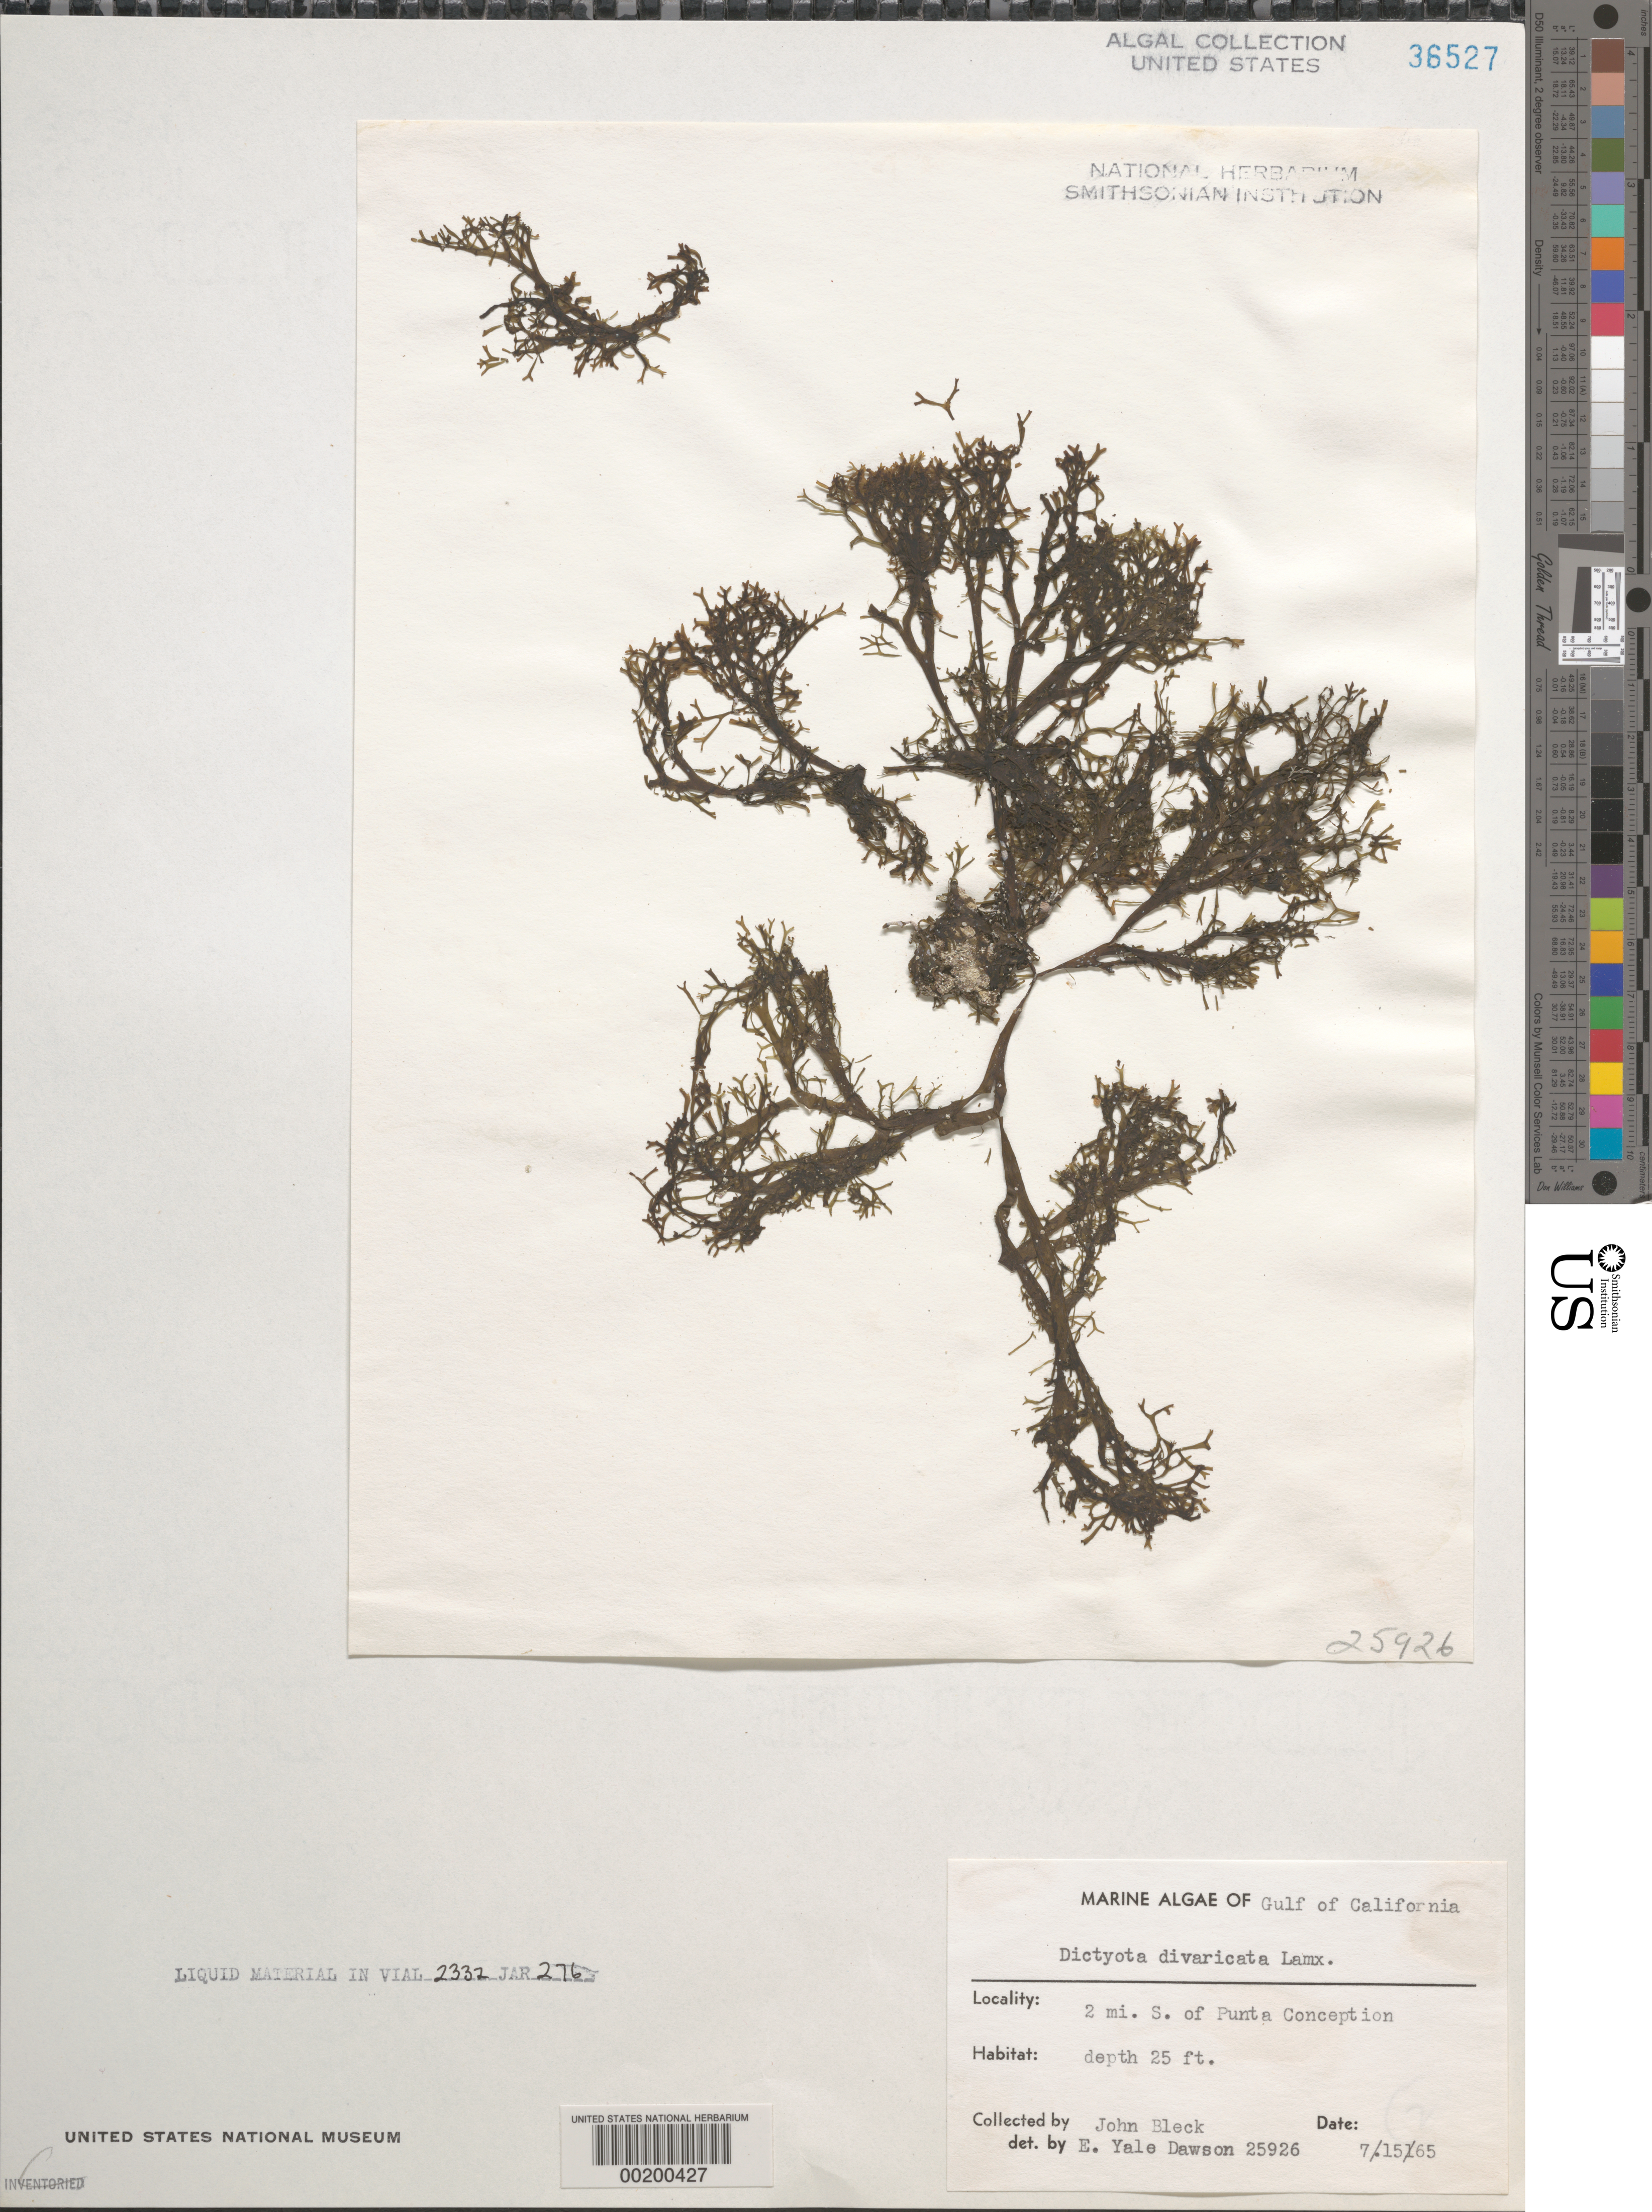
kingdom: Chromista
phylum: Ochrophyta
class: Phaeophyceae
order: Dictyotales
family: Dictyotaceae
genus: Dictyota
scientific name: Dictyota divaricata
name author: J.V.Lamouroux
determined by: Dawson, E. Y.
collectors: J. Bleck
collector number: EYD 25926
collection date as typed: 15 Jul 1965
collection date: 1965-07-15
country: Mexico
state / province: Baja California Sur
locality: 2 miles south of Punta Concepcion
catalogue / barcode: US 36527